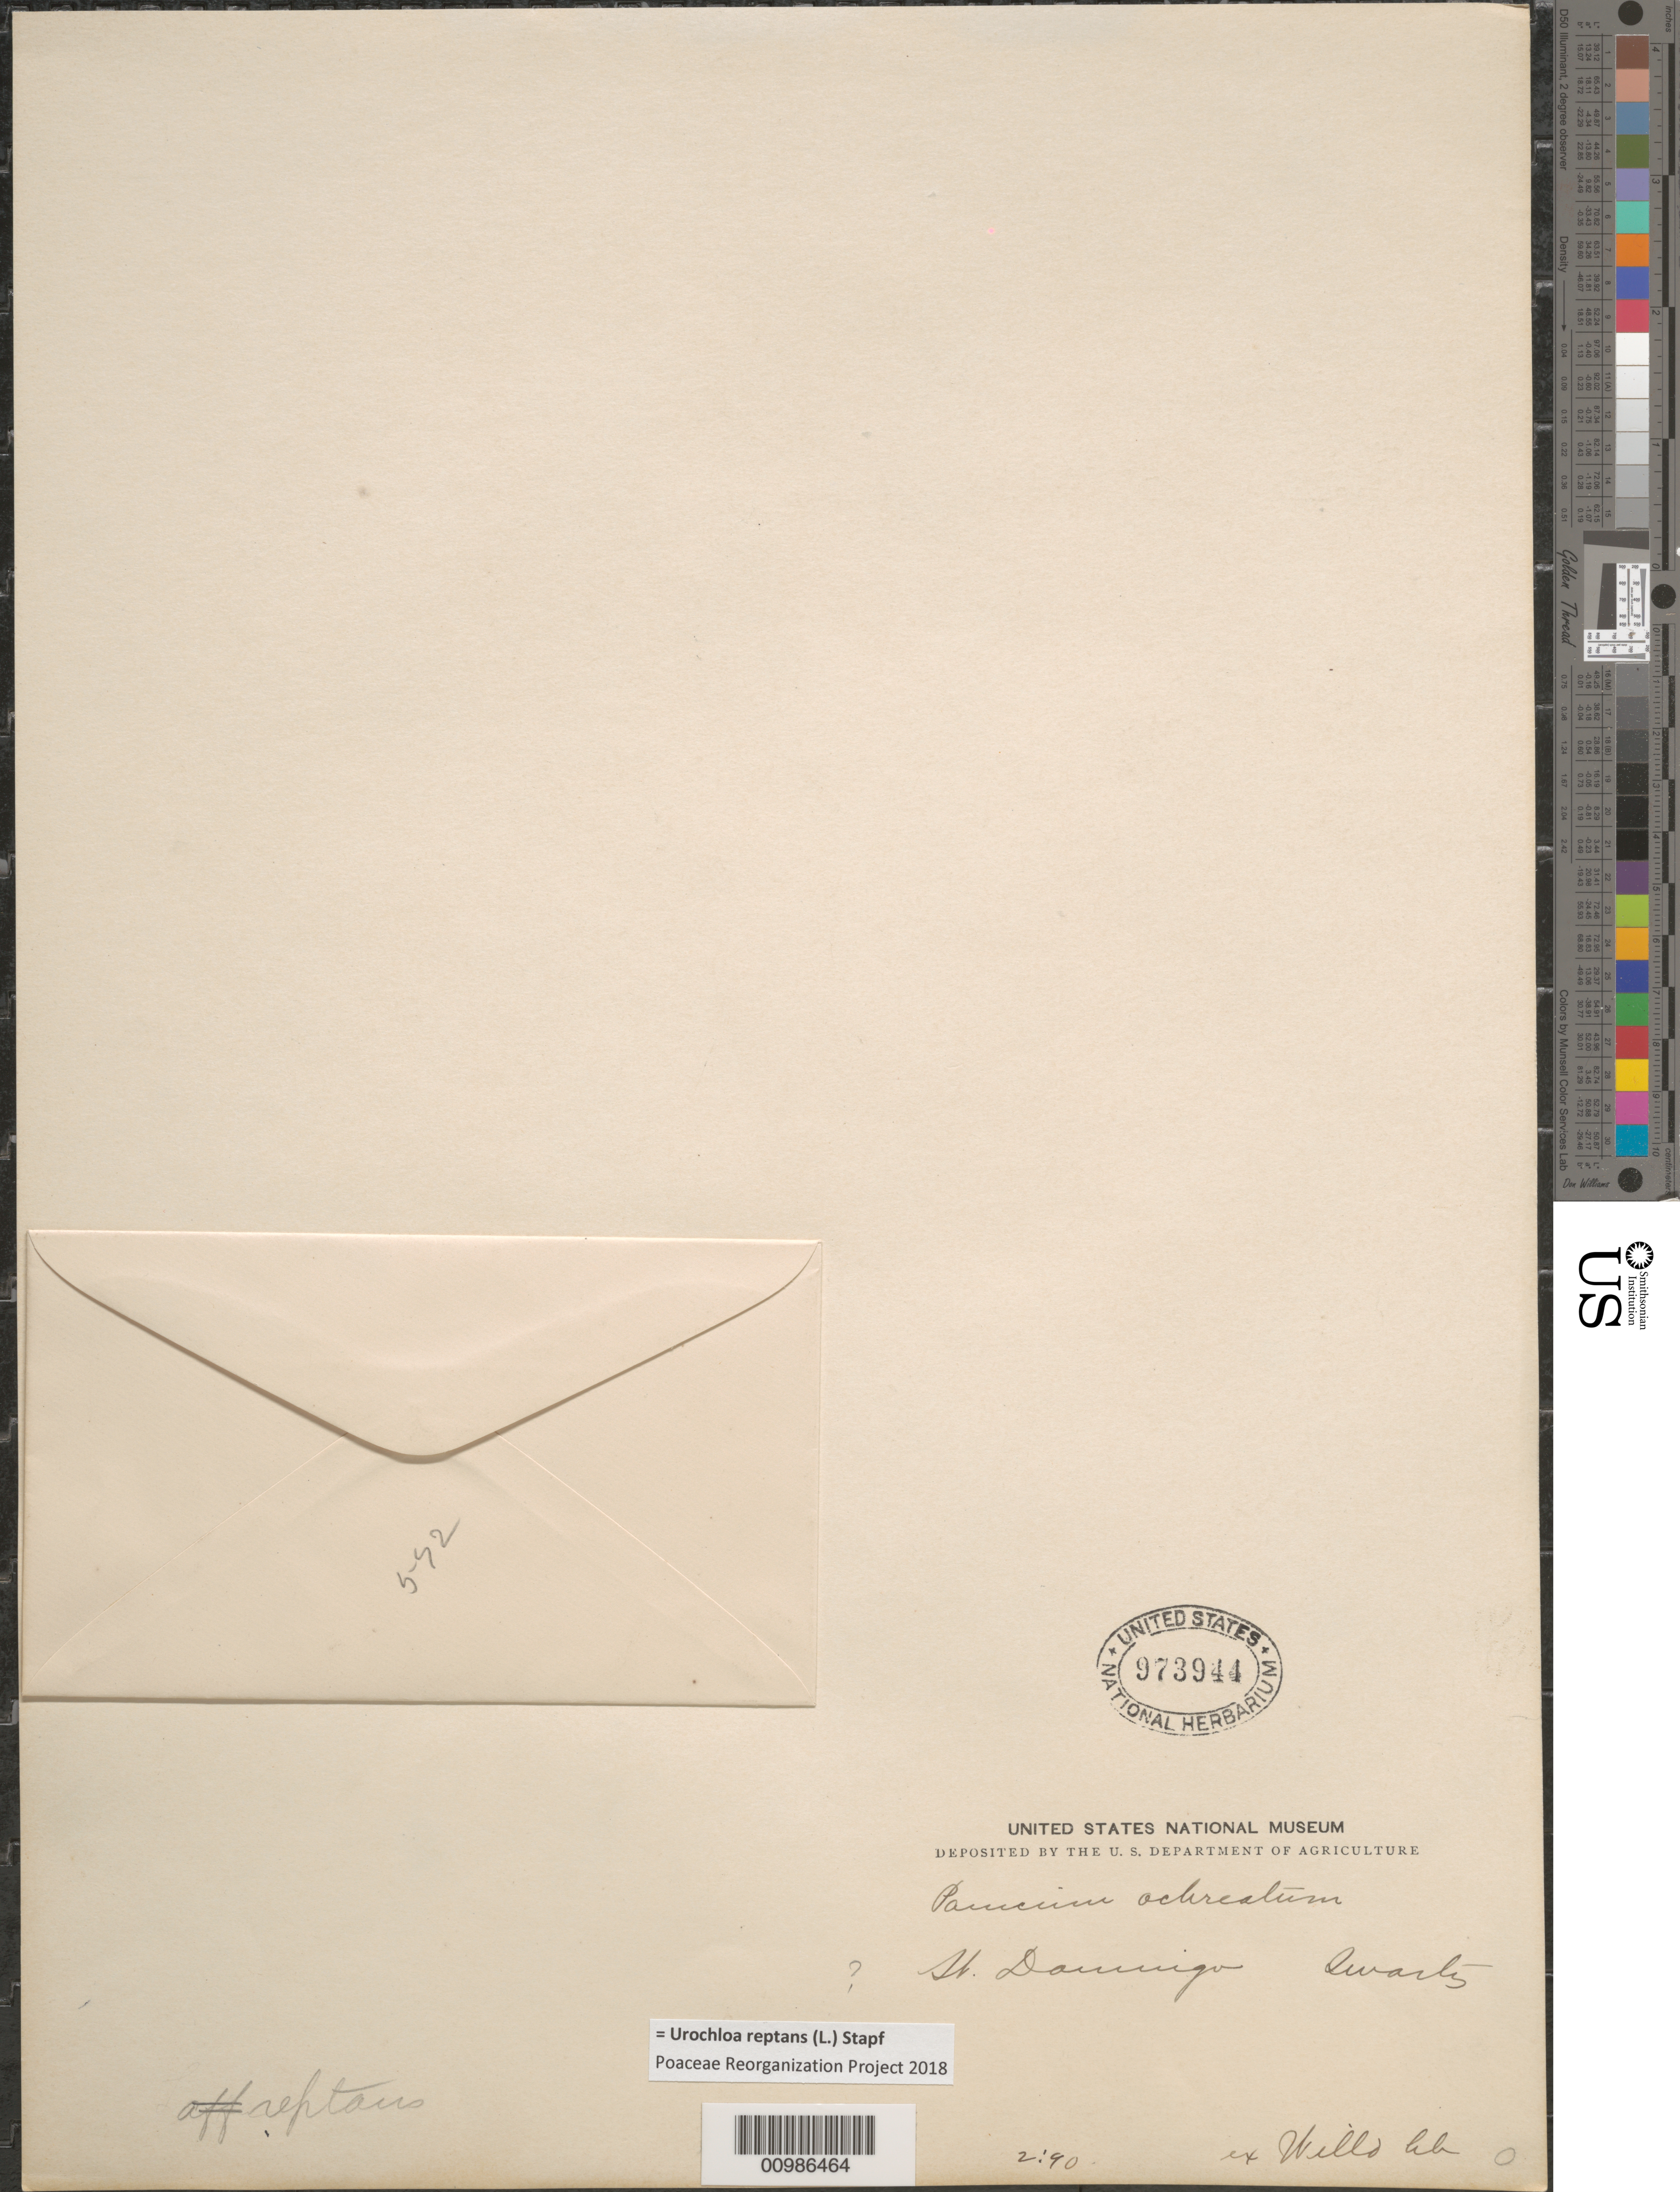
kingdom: Plantae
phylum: Tracheophyta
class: Liliopsida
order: Poales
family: Poaceae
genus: Brachiaria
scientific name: Brachiaria reptans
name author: (L.) C.E. Hubb. & C.A. Gardner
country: Dominican Republic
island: Hispaniola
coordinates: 0 N, 0 E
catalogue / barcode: US 973944